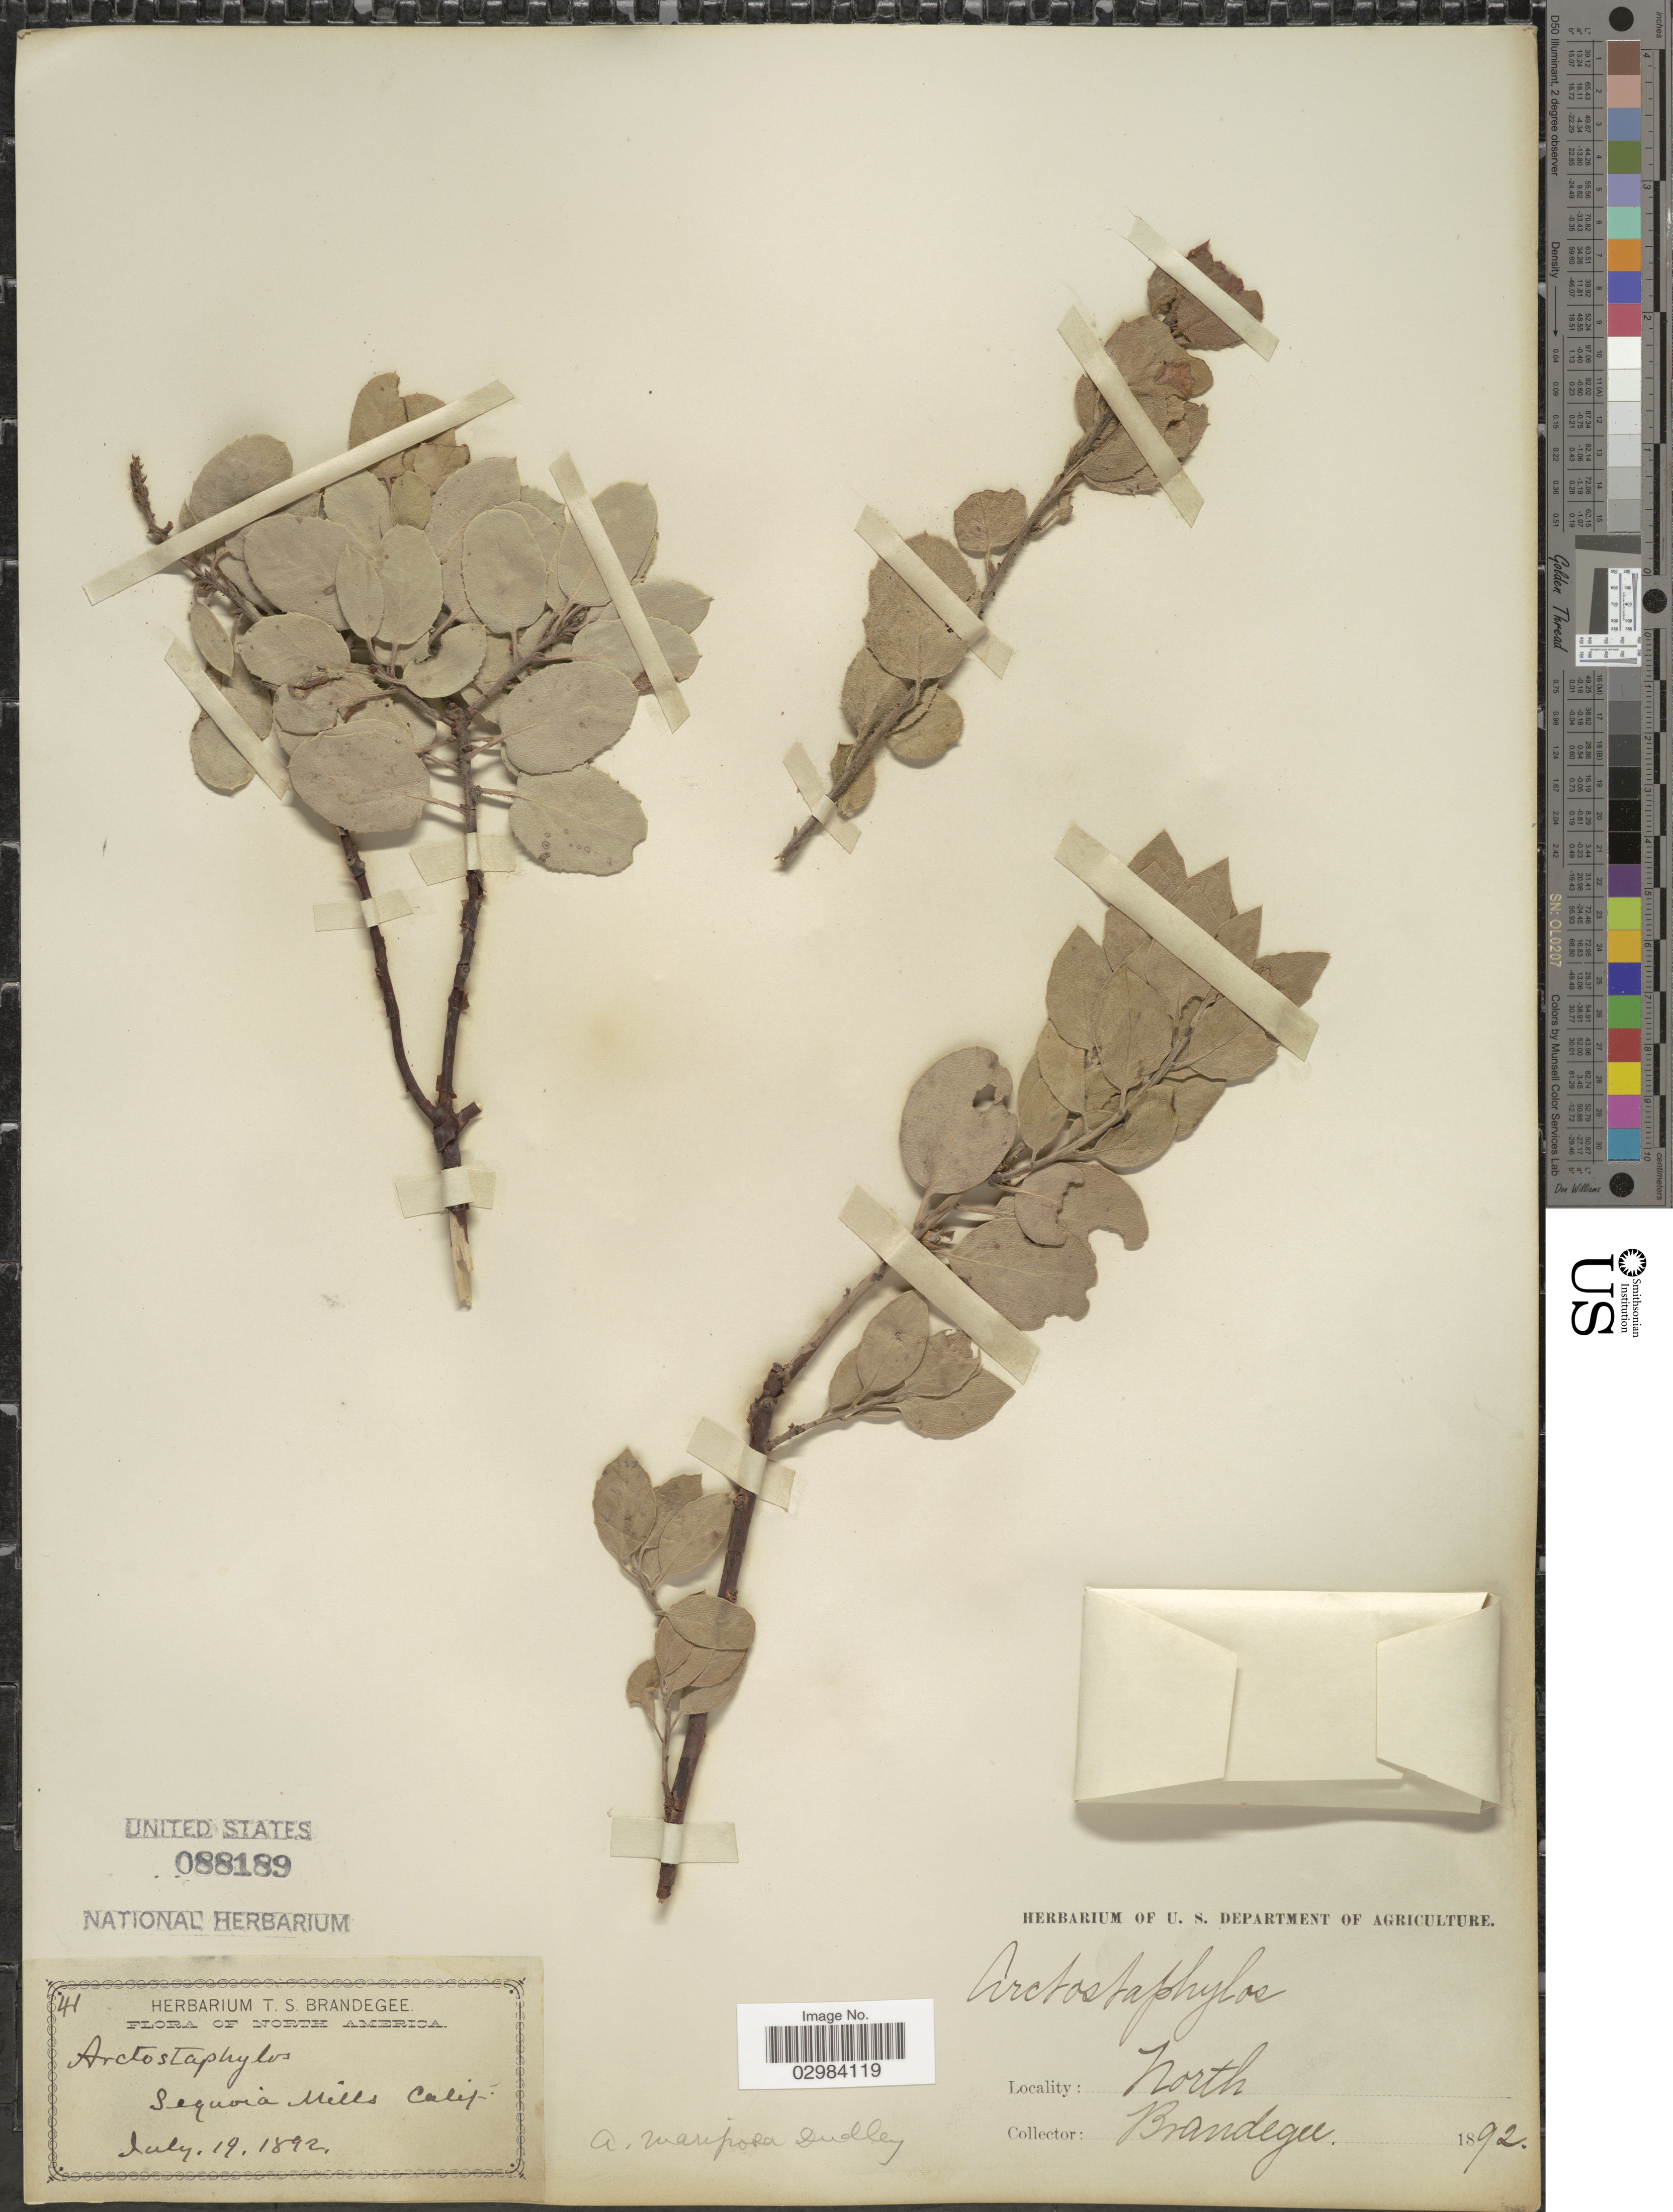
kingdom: Plantae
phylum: Tracheophyta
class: Magnoliopsida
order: Ericales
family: Ericaceae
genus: Arctostaphylos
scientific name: Arctostaphylos mariposa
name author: Dudley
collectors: -- Brandegee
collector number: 41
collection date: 1892-07-19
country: United States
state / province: California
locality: Sequoia Mills, North.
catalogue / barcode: US 88189